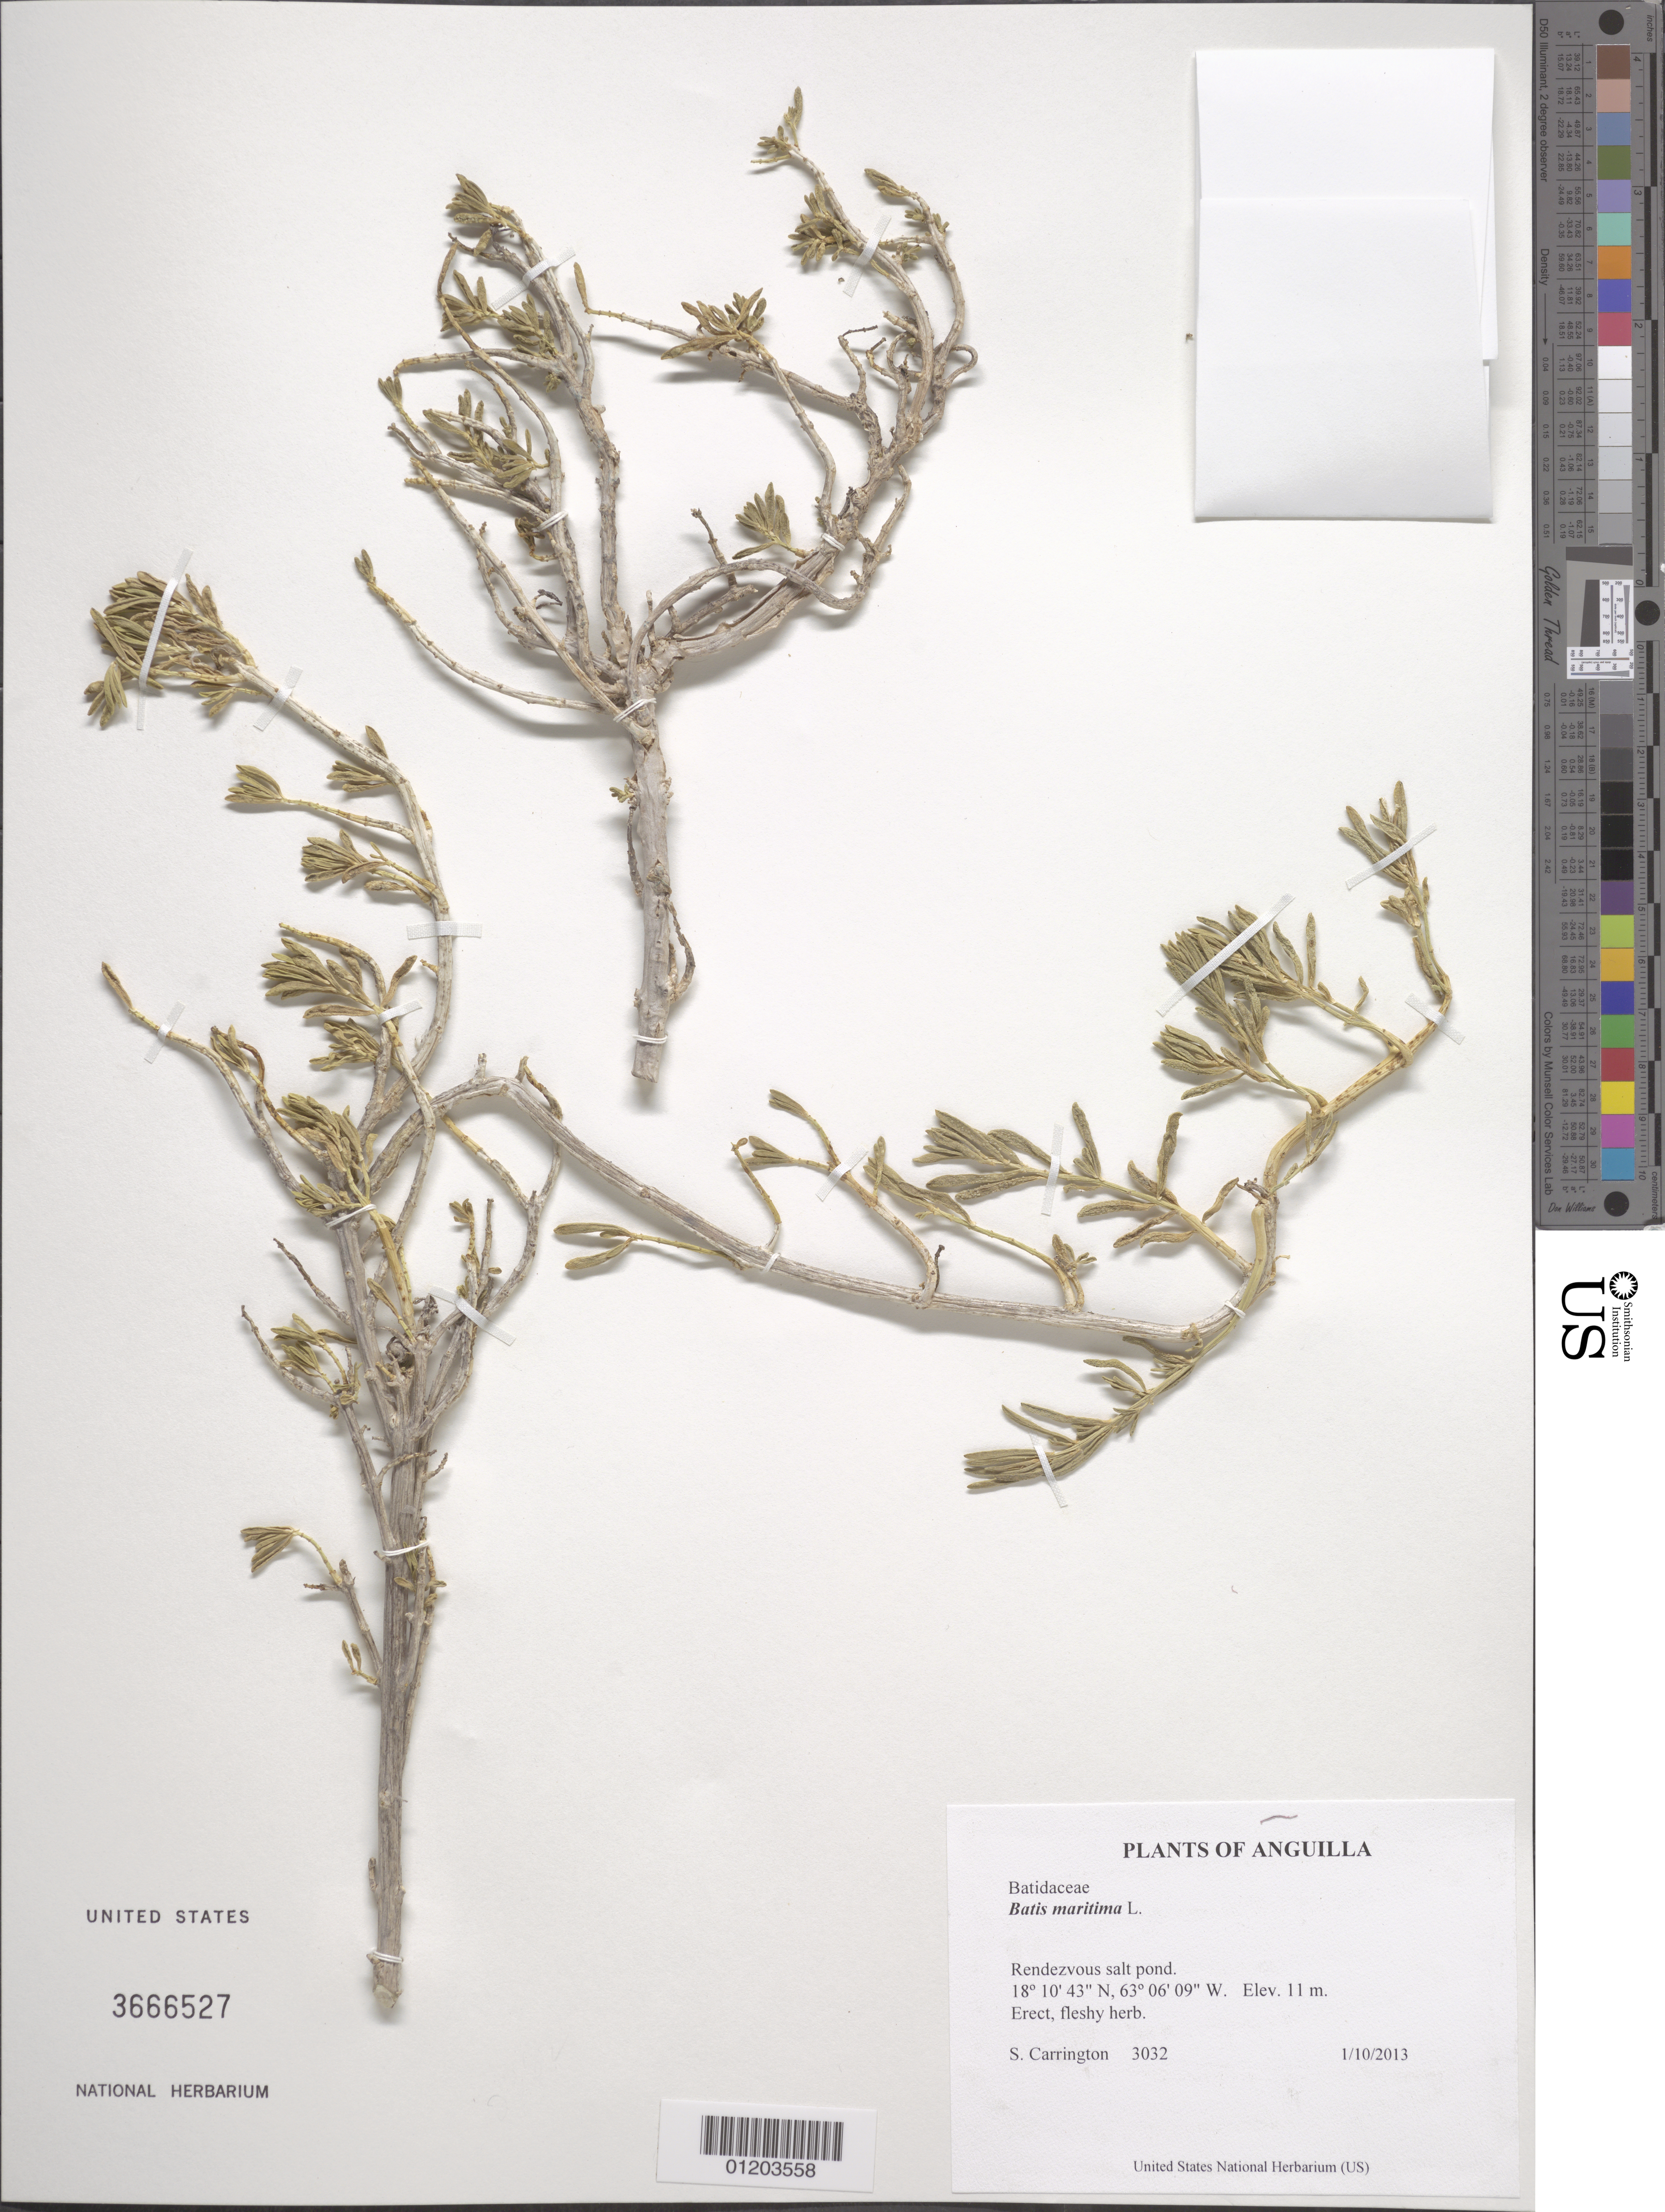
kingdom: Plantae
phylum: Tracheophyta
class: Magnoliopsida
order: Brassicales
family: Bataceae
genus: Batis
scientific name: Batis maritima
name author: L.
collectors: C. M. S. Carrington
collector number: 3032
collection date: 2013-10-01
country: Anguilla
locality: Rendezvous salt pond.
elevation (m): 11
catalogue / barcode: US 3666527